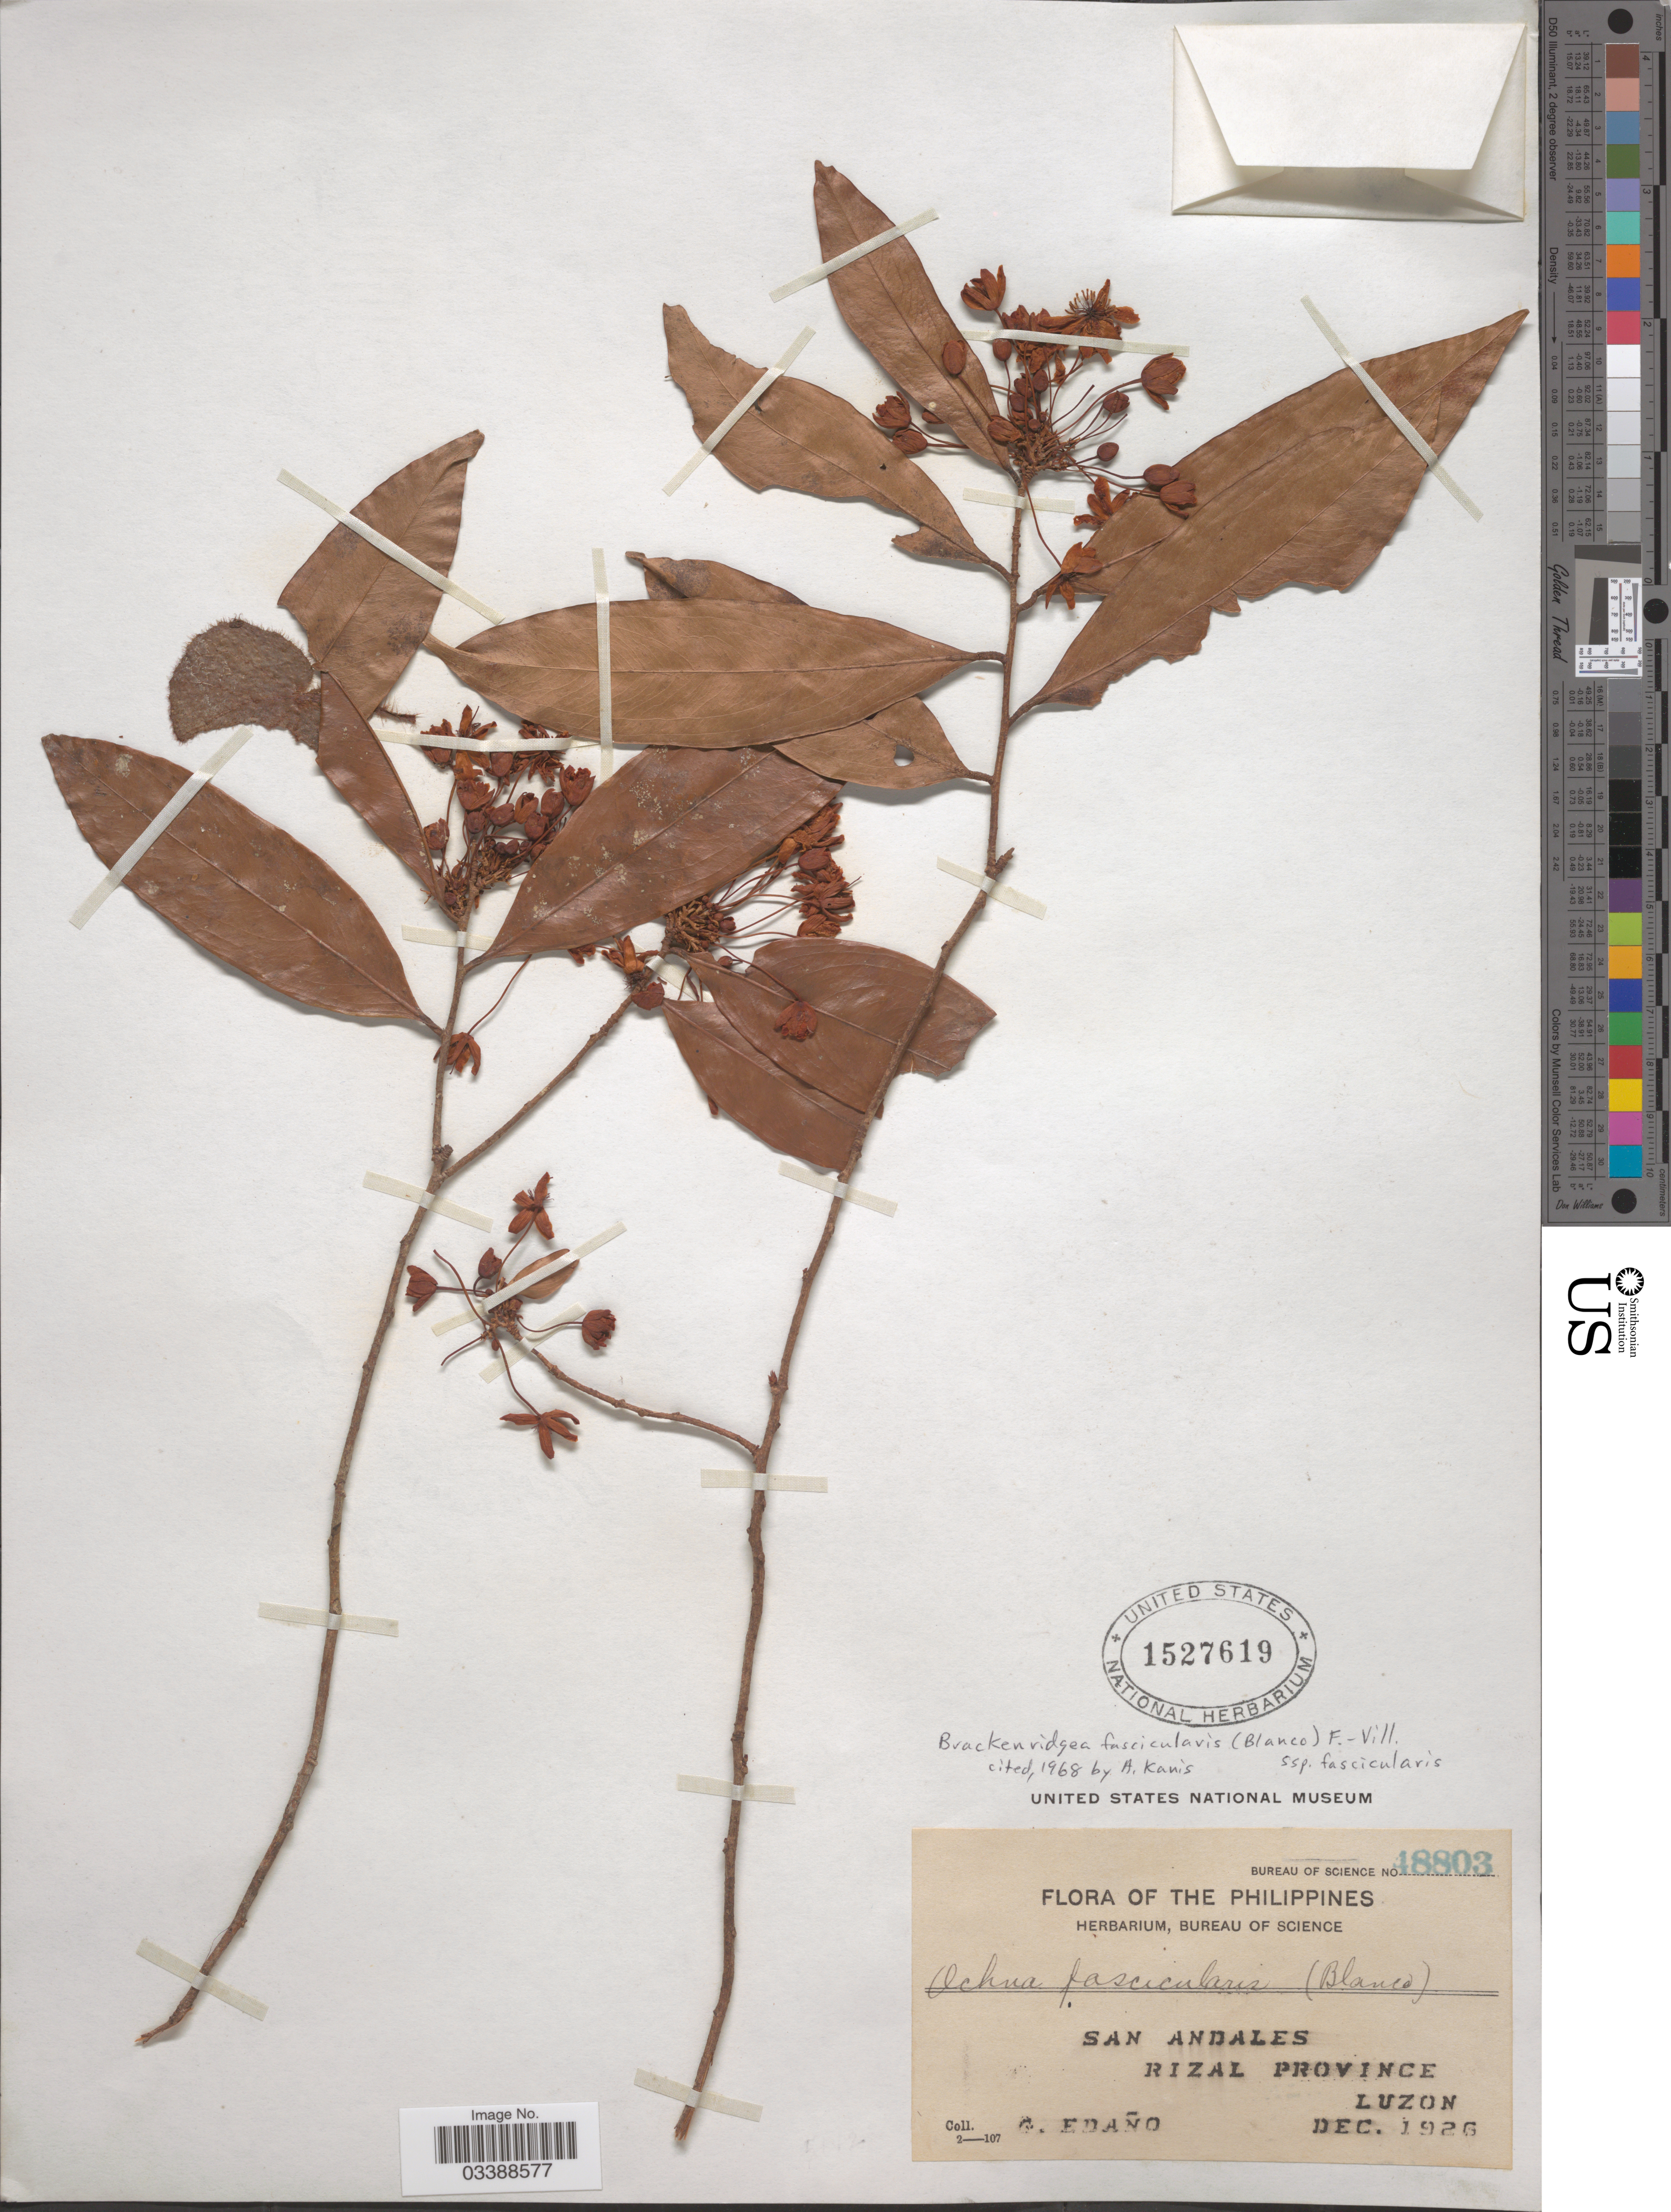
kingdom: Plantae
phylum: Tracheophyta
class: Magnoliopsida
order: Malpighiales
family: Ochnaceae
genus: Brackenridgea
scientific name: Brackenridgea fascicularis subsp. fascicularis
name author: (Blanco) Kanis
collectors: G. Edaño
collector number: Bureau of Science 48803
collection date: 1926-12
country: Philippines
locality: San Andales, Rizal Province, Luzon.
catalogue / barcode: US 1527619